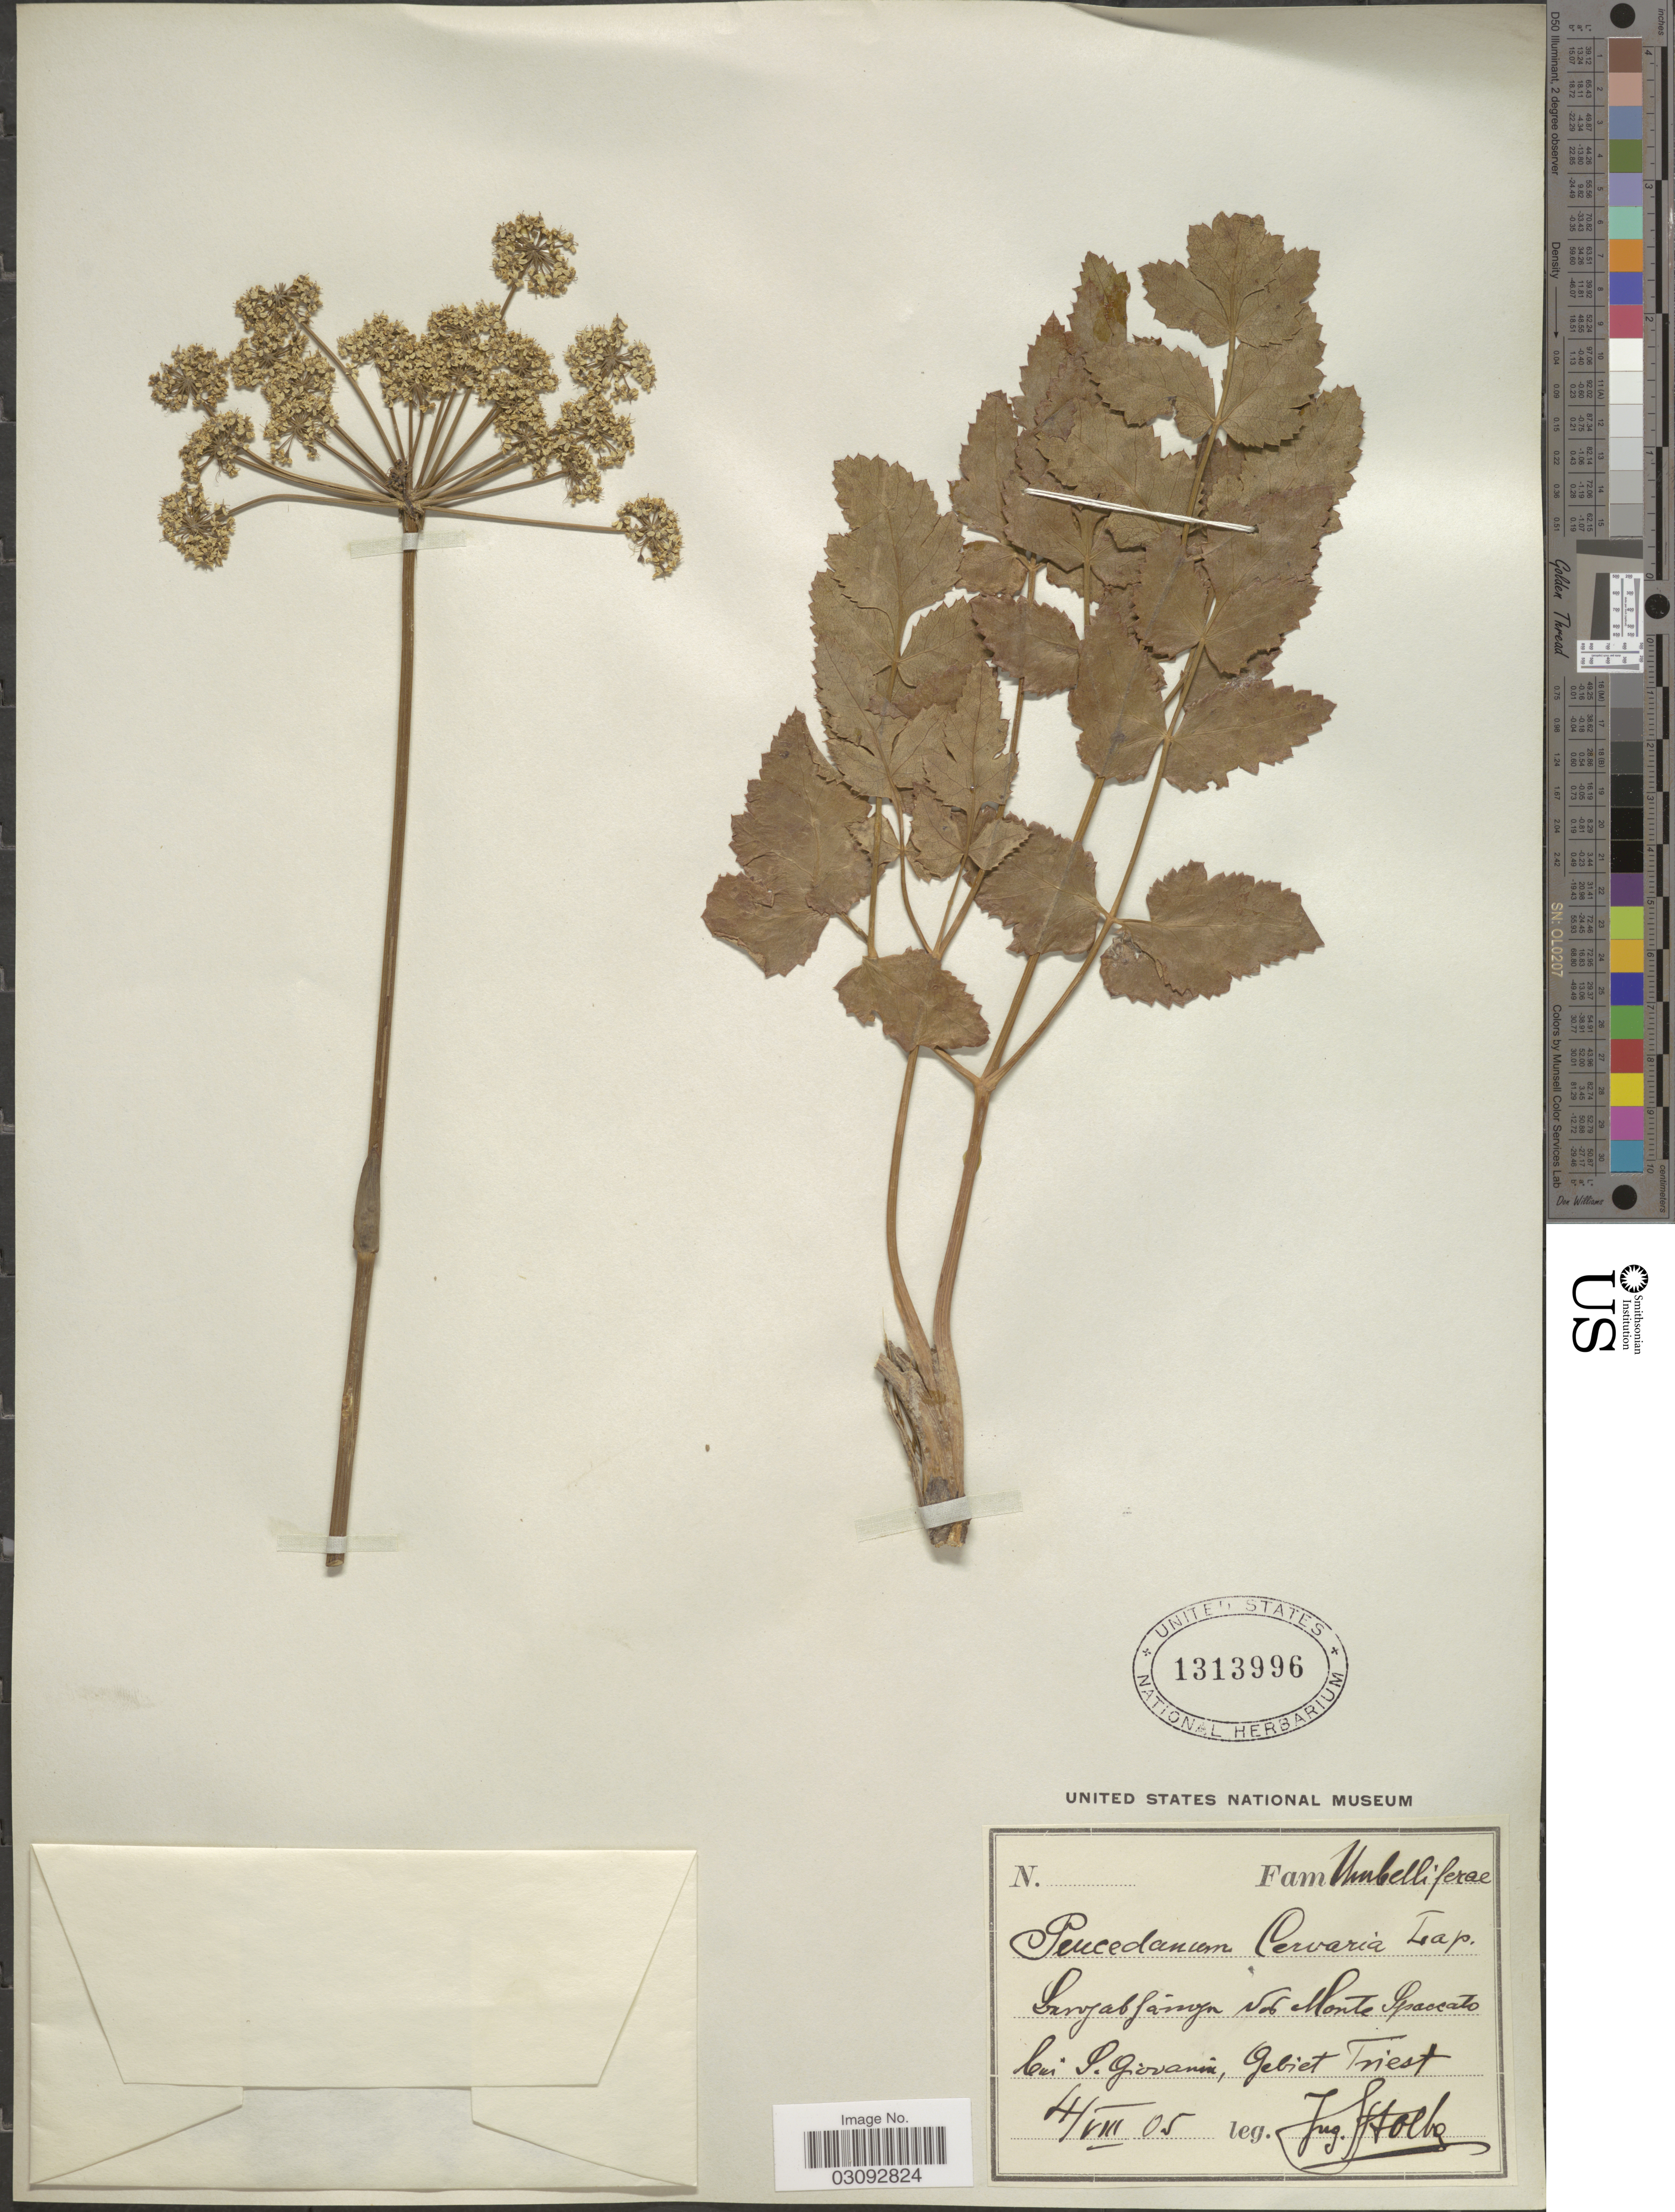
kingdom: Plantae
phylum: Tracheophyta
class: Magnoliopsida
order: Apiales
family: Apiaceae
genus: Peucedanum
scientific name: Peucedanum cervaria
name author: (L.) Cusson ex Lapeyr.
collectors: Stolba, F.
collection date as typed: Transcribed d/m/y: 4/8/5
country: Italy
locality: [illegible text] Monte Spaccato bei S. Giovanni, gebiet Triest.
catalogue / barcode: US 1313996